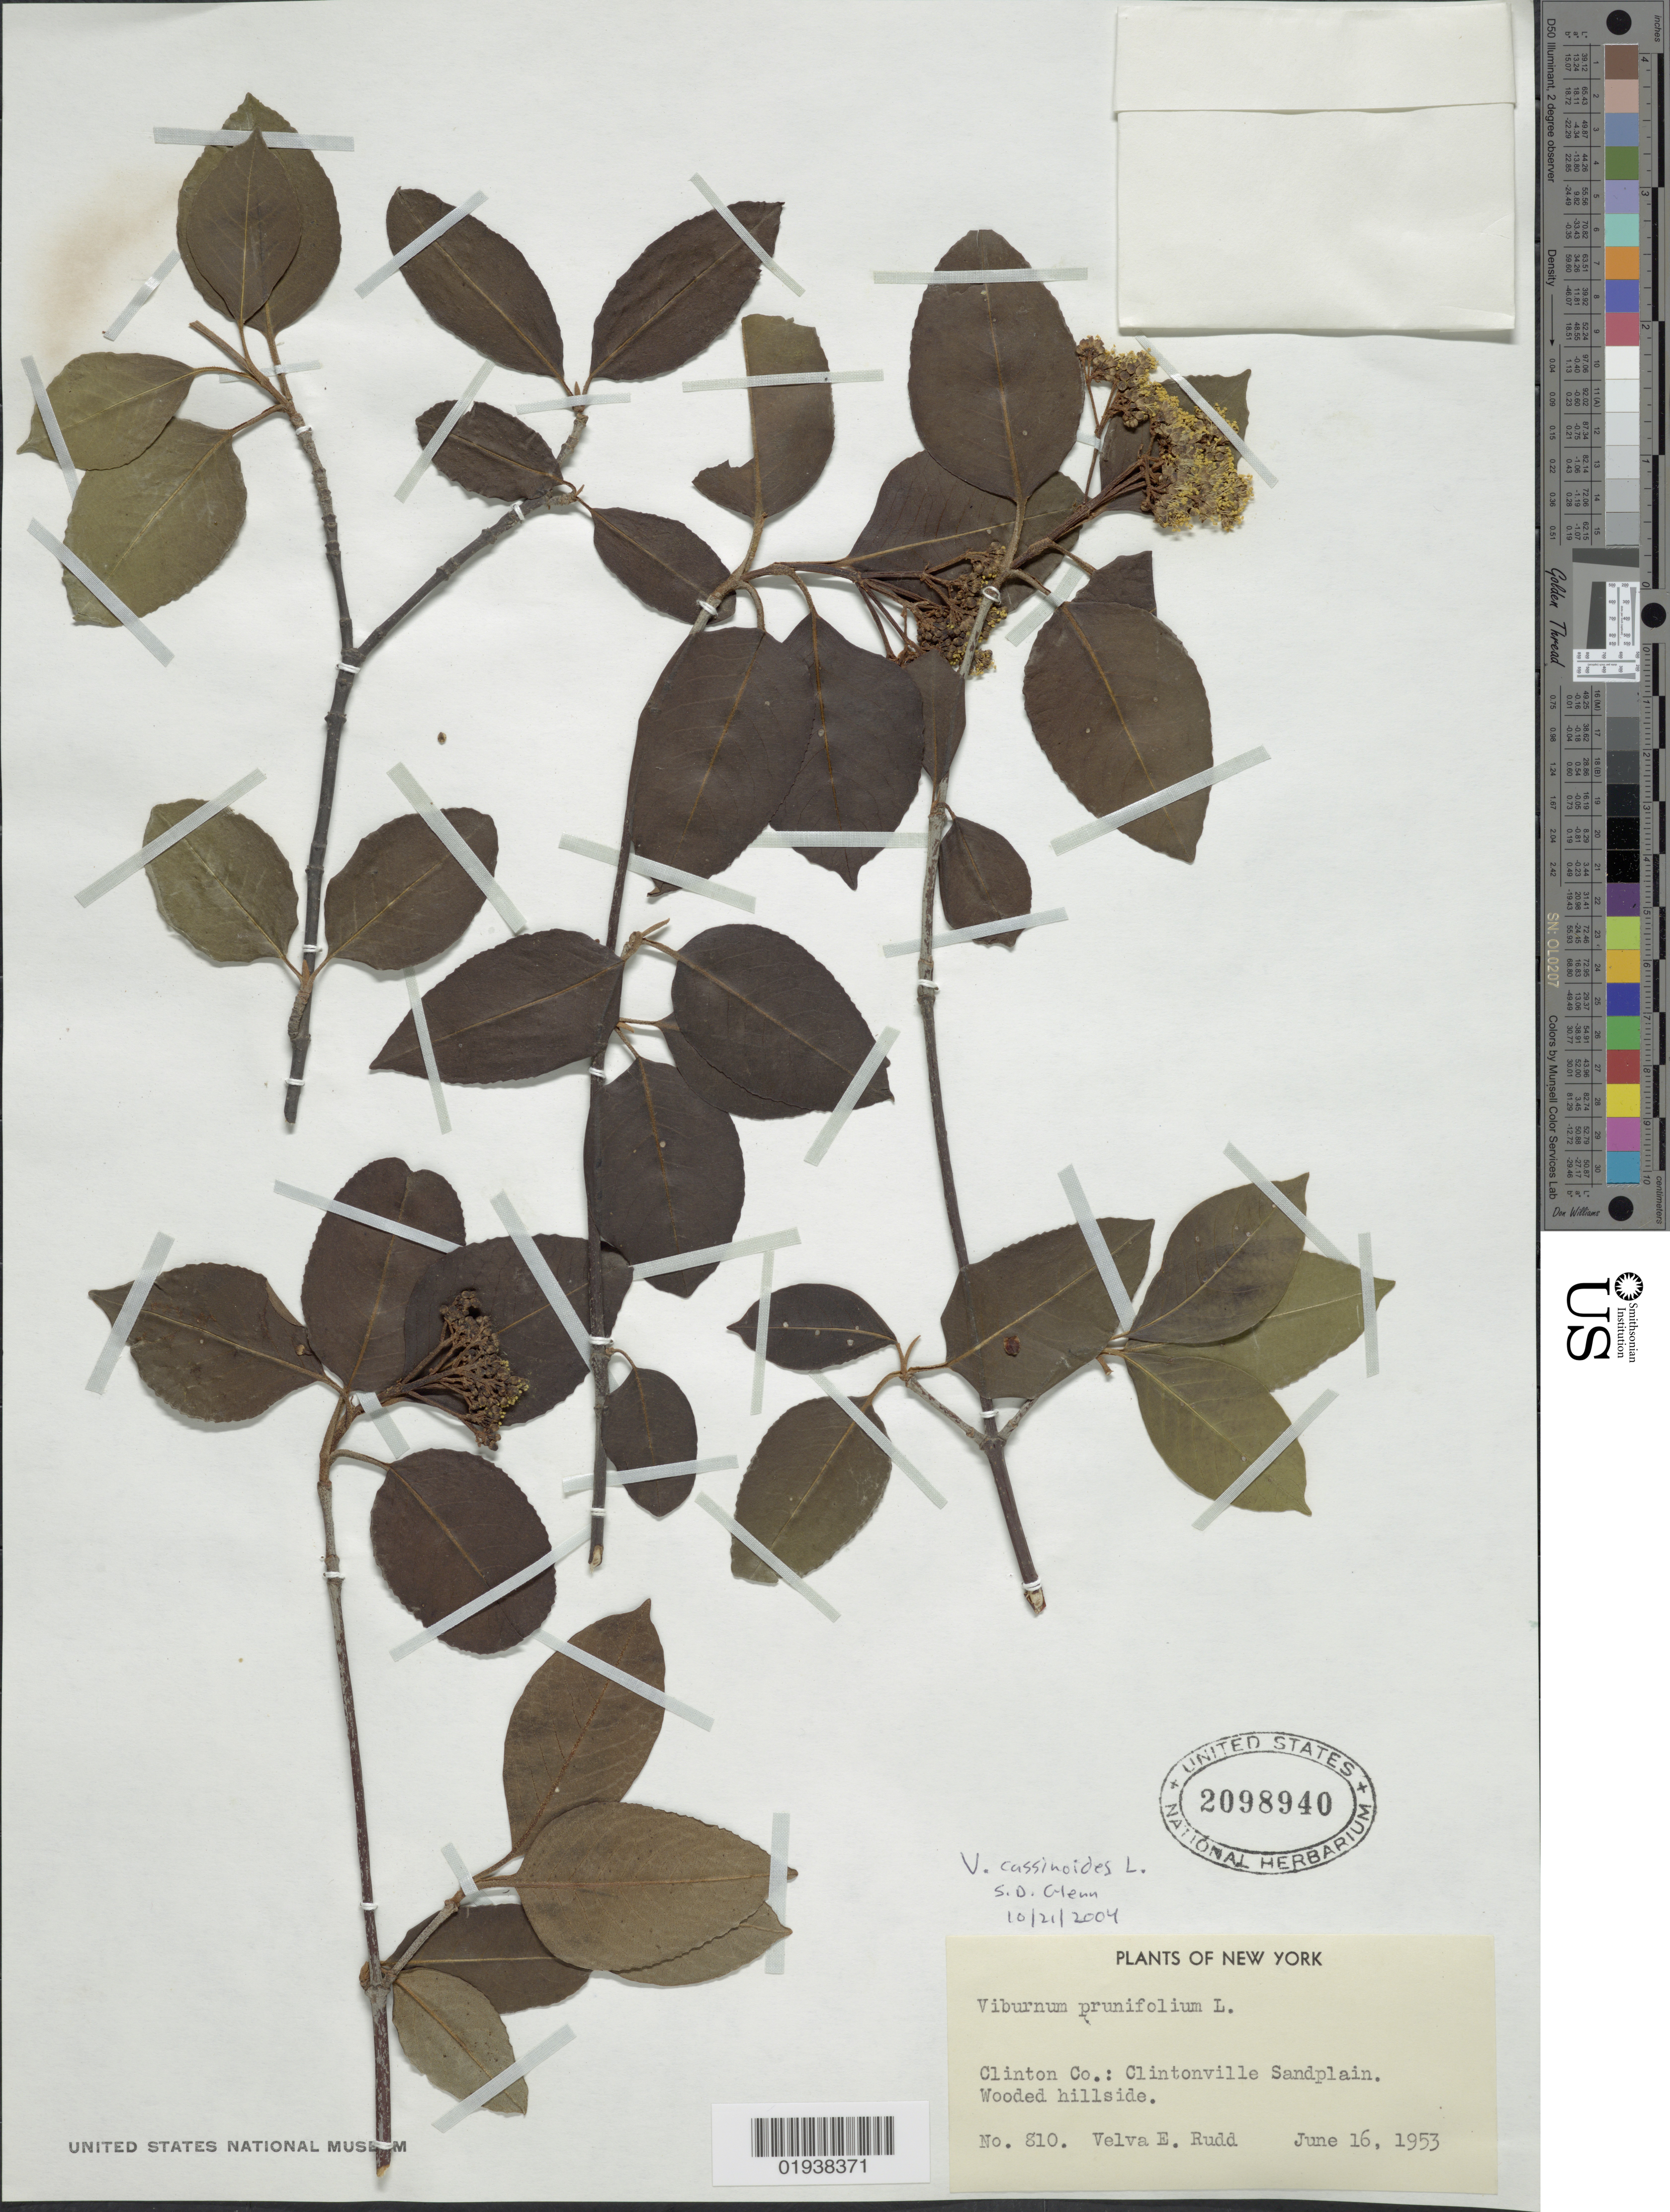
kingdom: Plantae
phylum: Tracheophyta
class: Magnoliopsida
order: Dipsacales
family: Viburnaceae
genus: Viburnum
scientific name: Viburnum cassinoides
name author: L.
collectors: V. E. Rudd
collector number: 810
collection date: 1953-06-16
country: United States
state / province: New York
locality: Clinton Co.: Clintonville Sandplain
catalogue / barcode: US 2098940